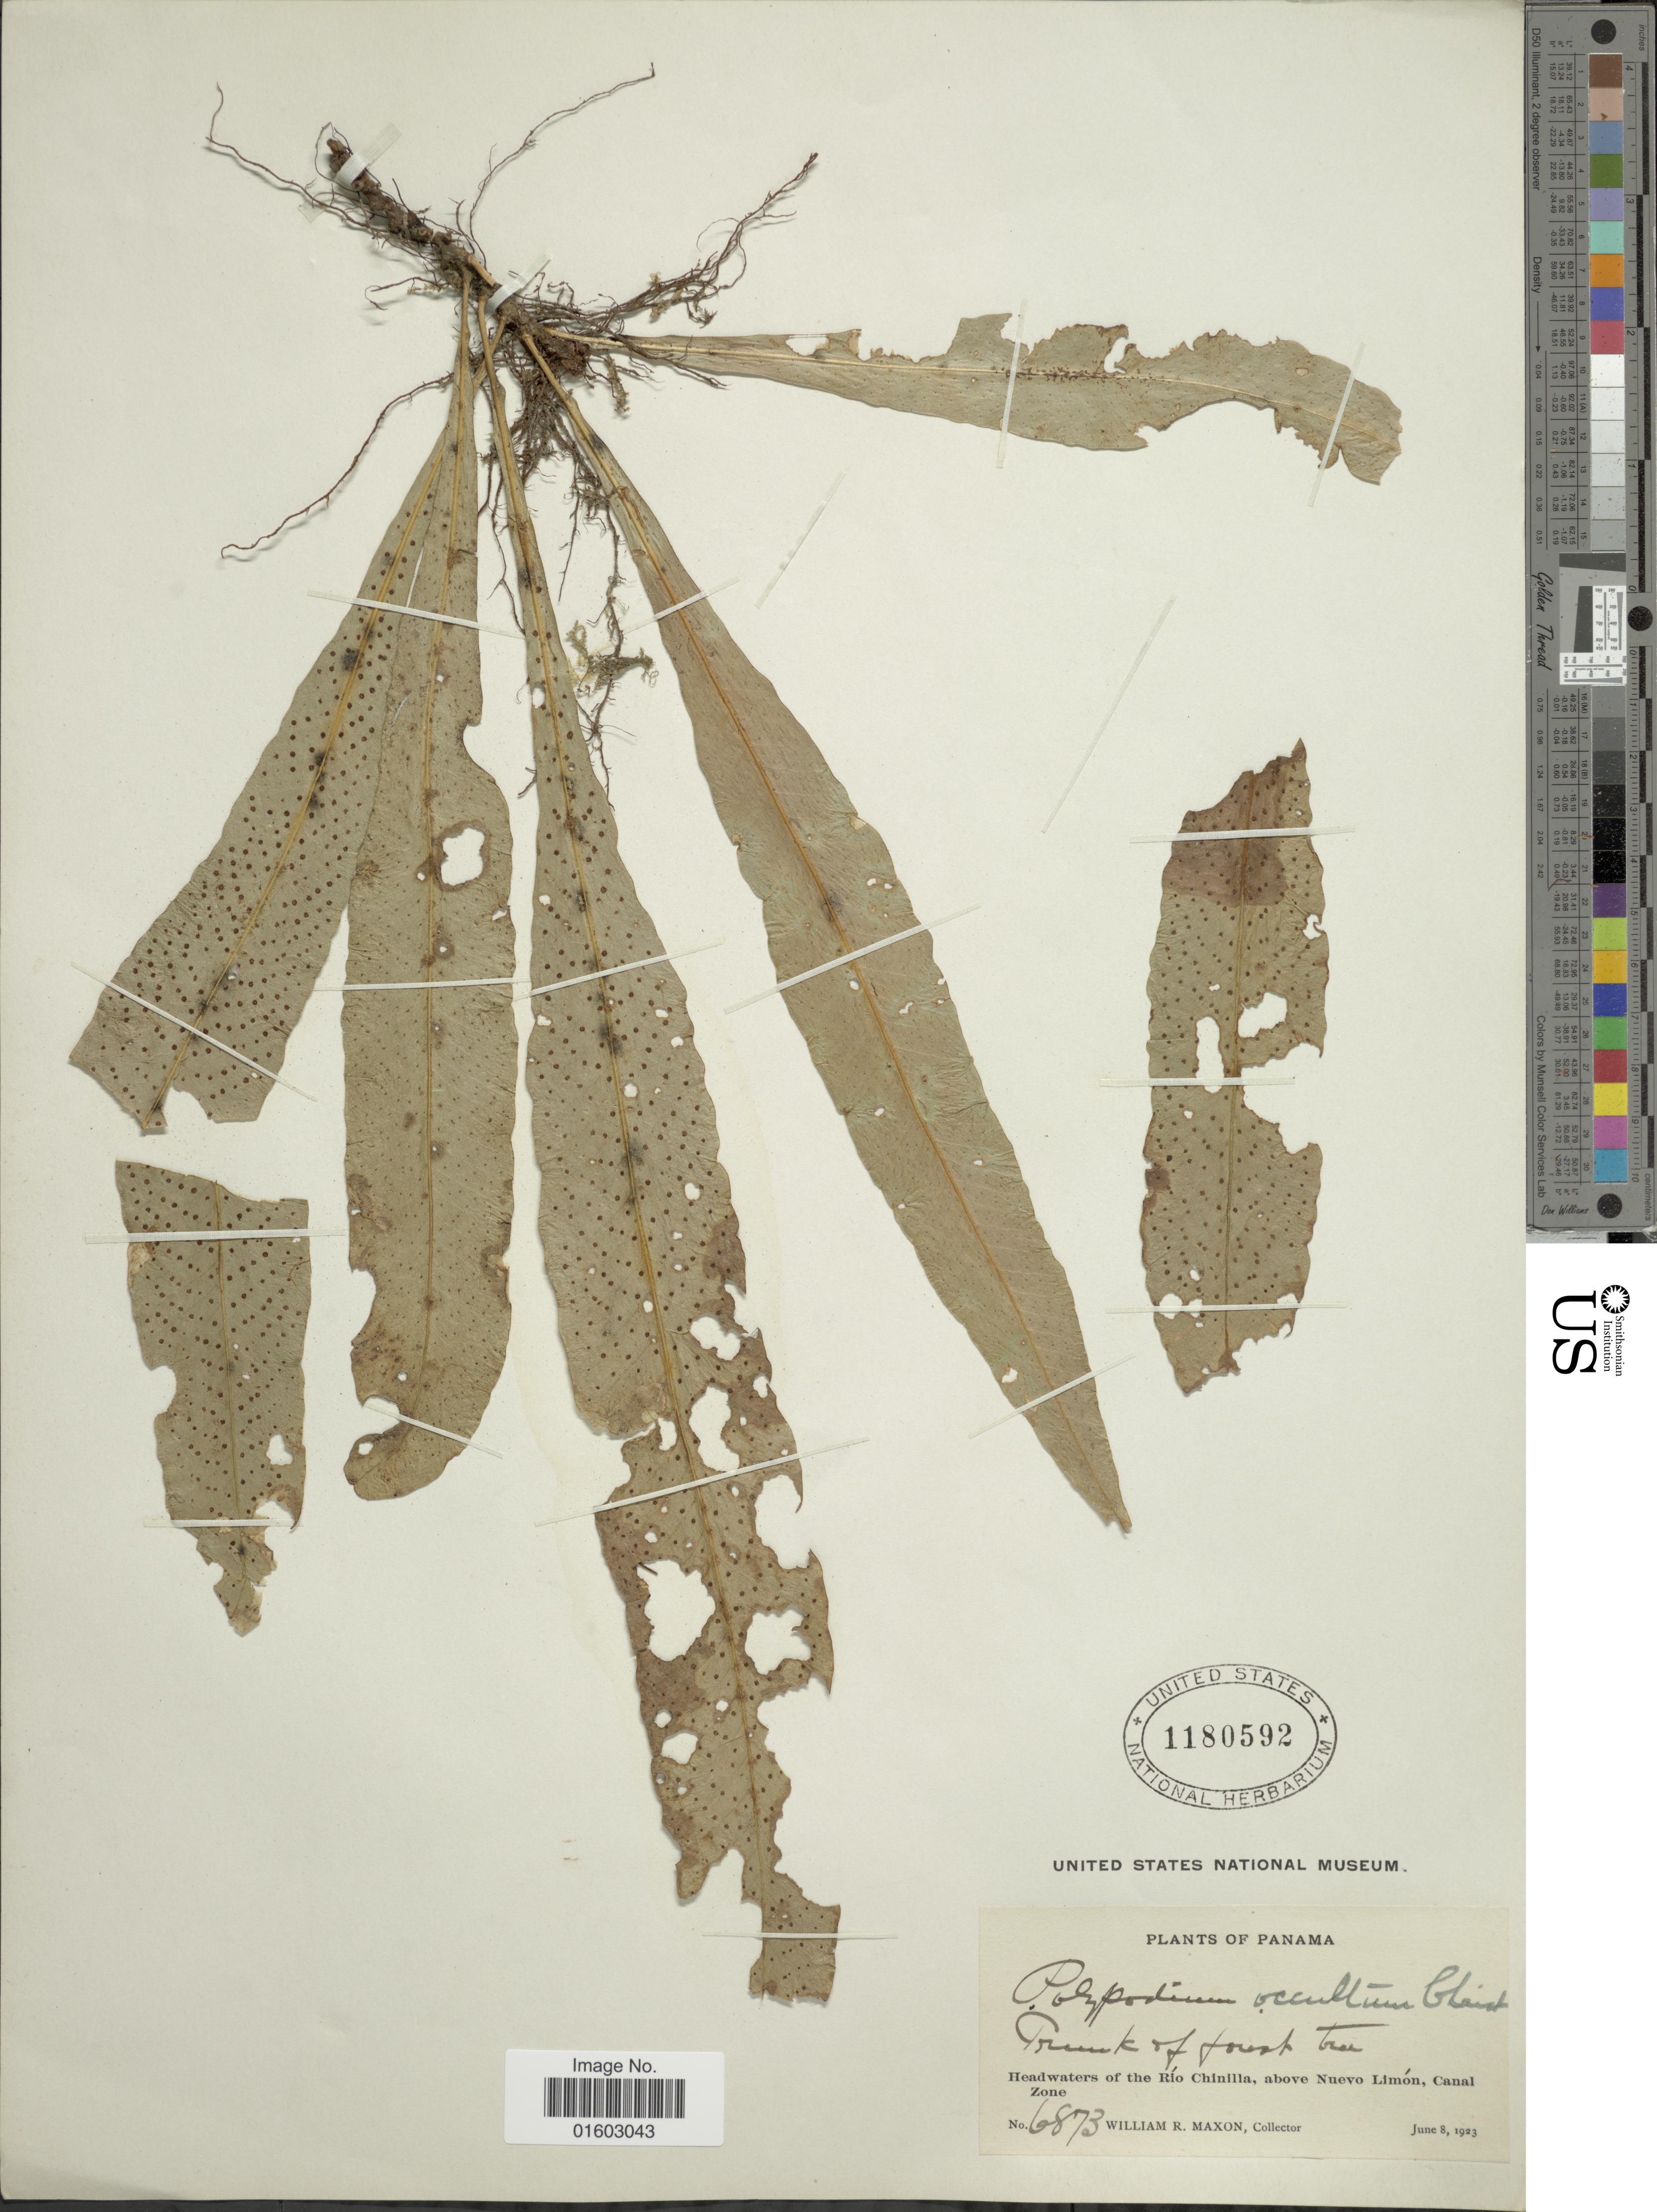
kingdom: Plantae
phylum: Tracheophyta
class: Polypodiopsida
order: Polypodiales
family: Polypodiaceae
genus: Campyloneurum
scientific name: Campyloneurum occultum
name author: (Christ) M. Mey. ex Lellinger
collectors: W. R. Maxon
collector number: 6873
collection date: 1923-06-08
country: Panama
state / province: Colón / Panamá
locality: Headwaters of the Rio Chinilla, above Nuevo Limon, Canal Zone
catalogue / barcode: US 1180592